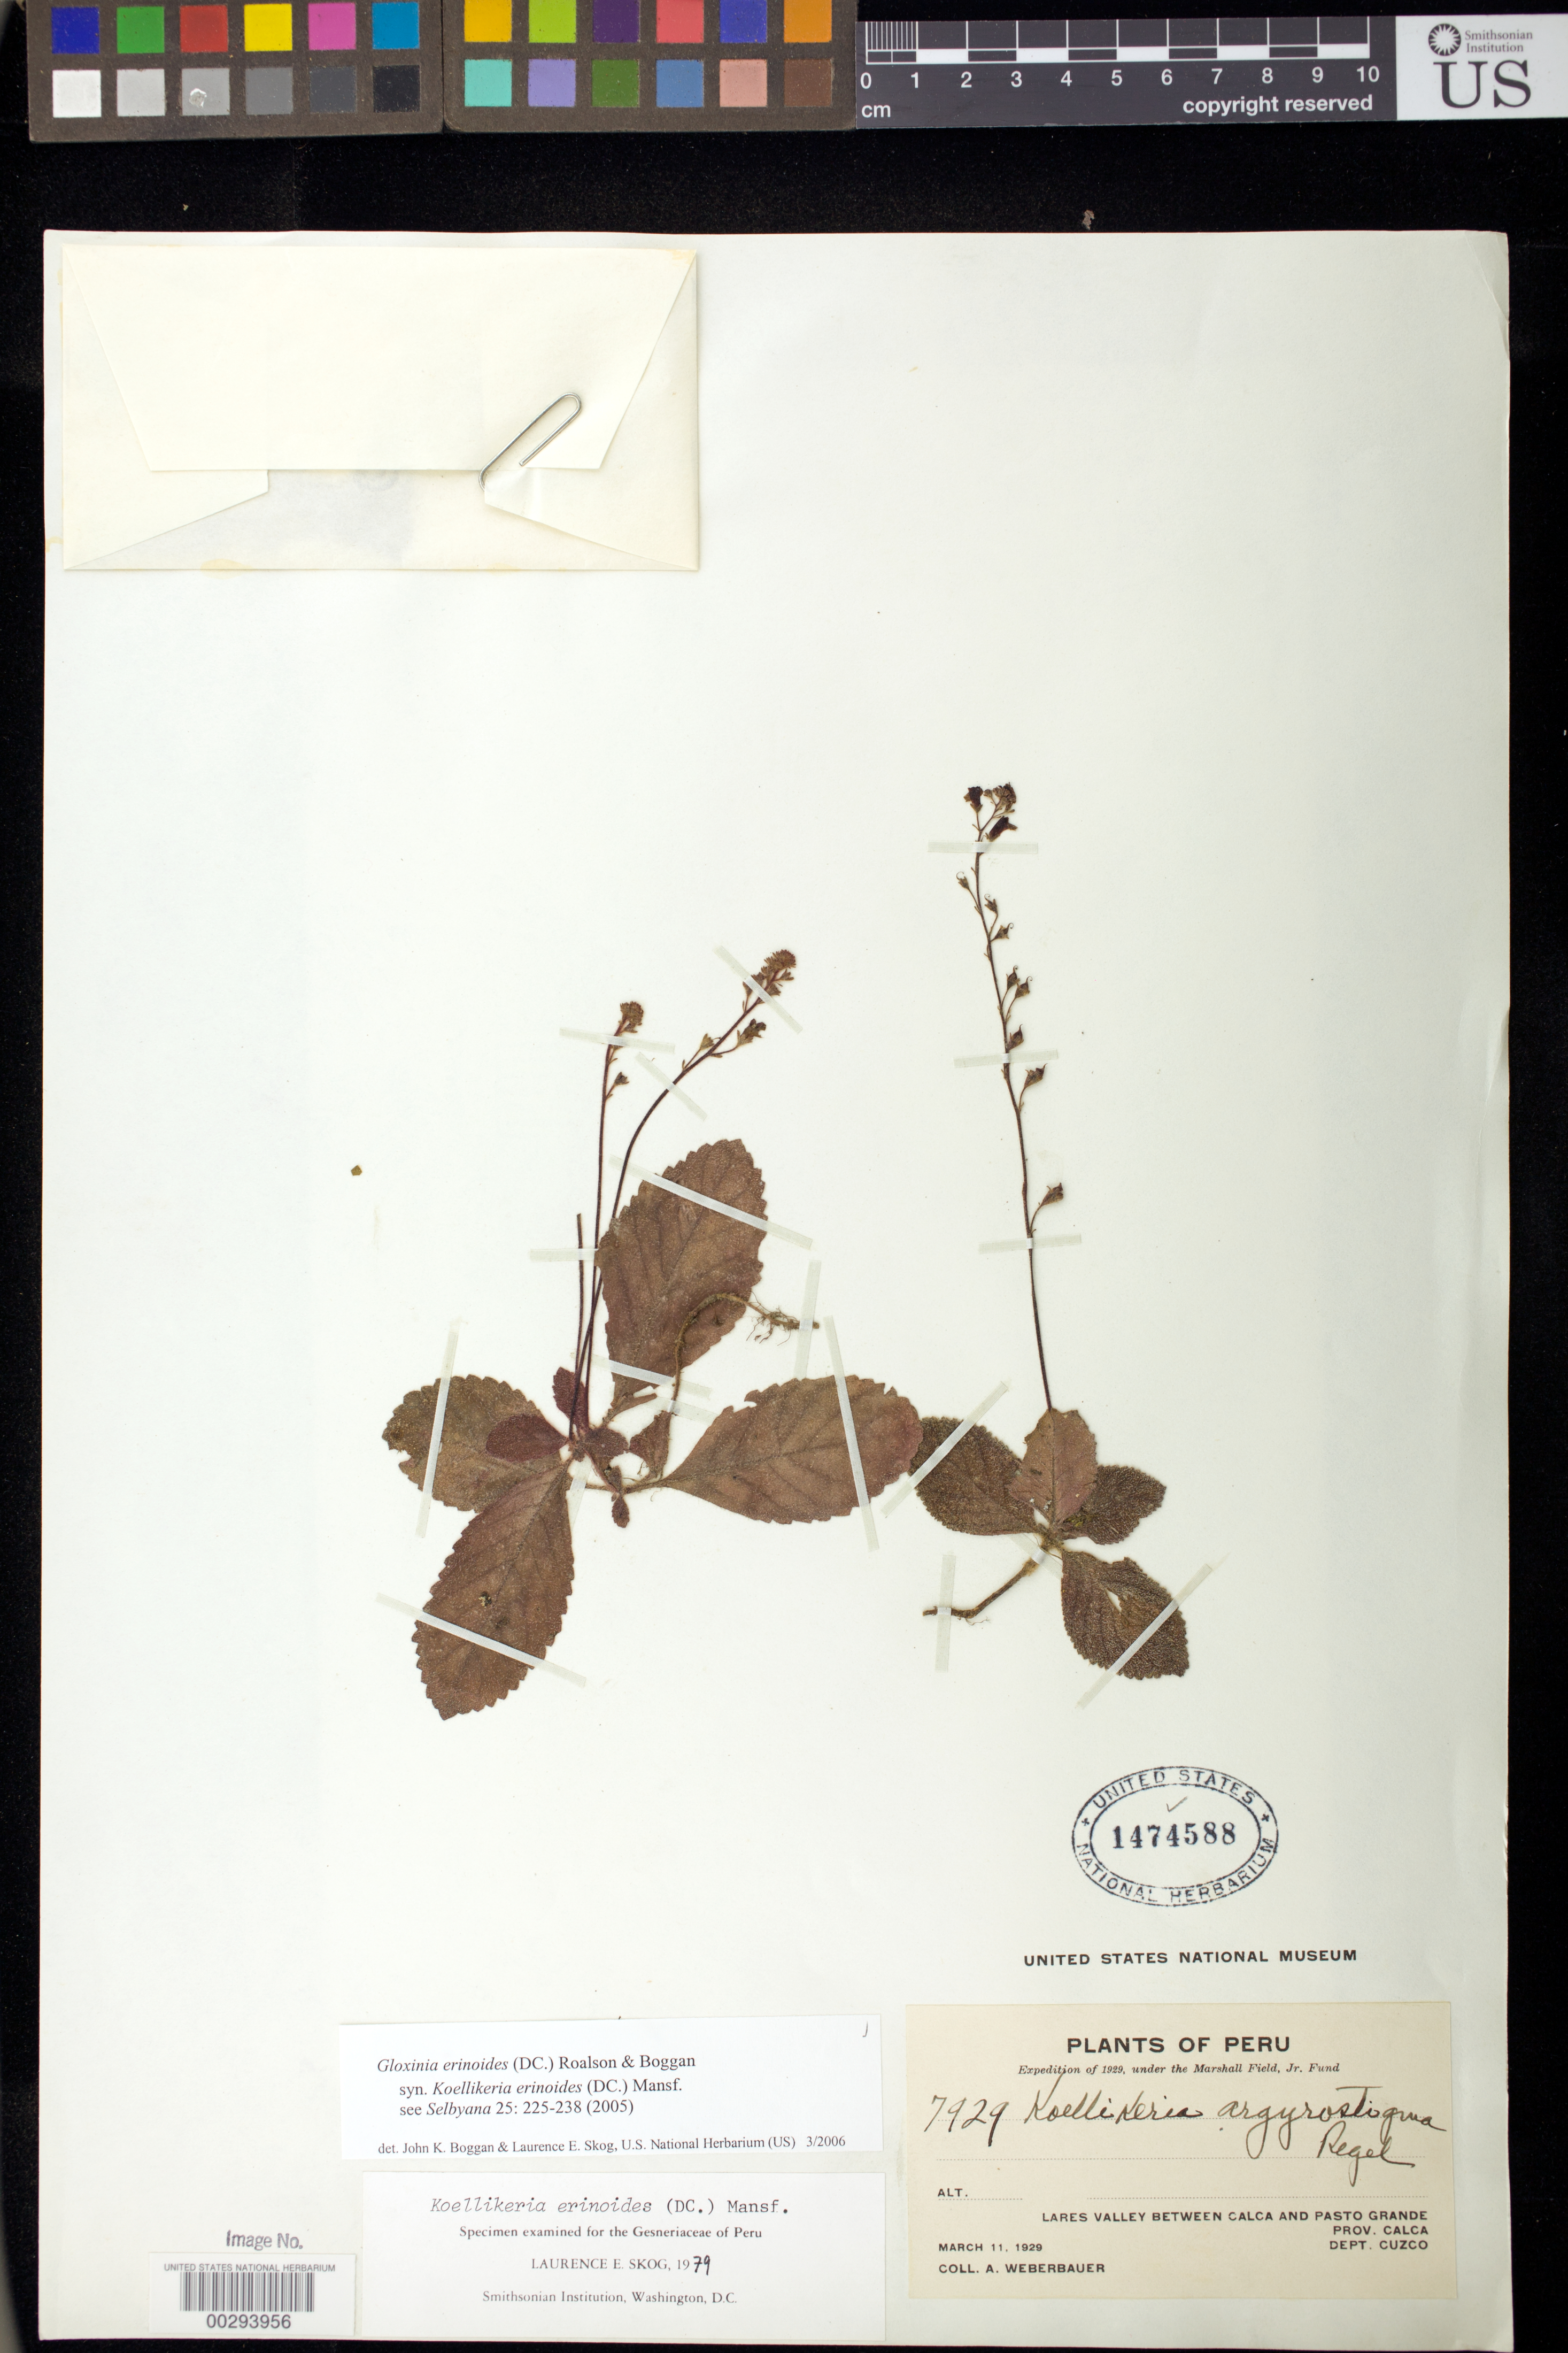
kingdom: Plantae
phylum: Tracheophyta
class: Magnoliopsida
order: Lamiales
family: Gesneriaceae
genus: Gloxinia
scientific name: Gloxinia erinoides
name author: (DC.) Roalson & Boggan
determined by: Boggan, J. K.; Skog, L. E.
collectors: A. Weberbauer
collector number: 7929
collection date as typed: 11 Mar 1929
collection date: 1929-03-11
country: Peru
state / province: Cusco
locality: Calca, Lares valley between Calca and Pasto Grande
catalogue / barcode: US 1474588